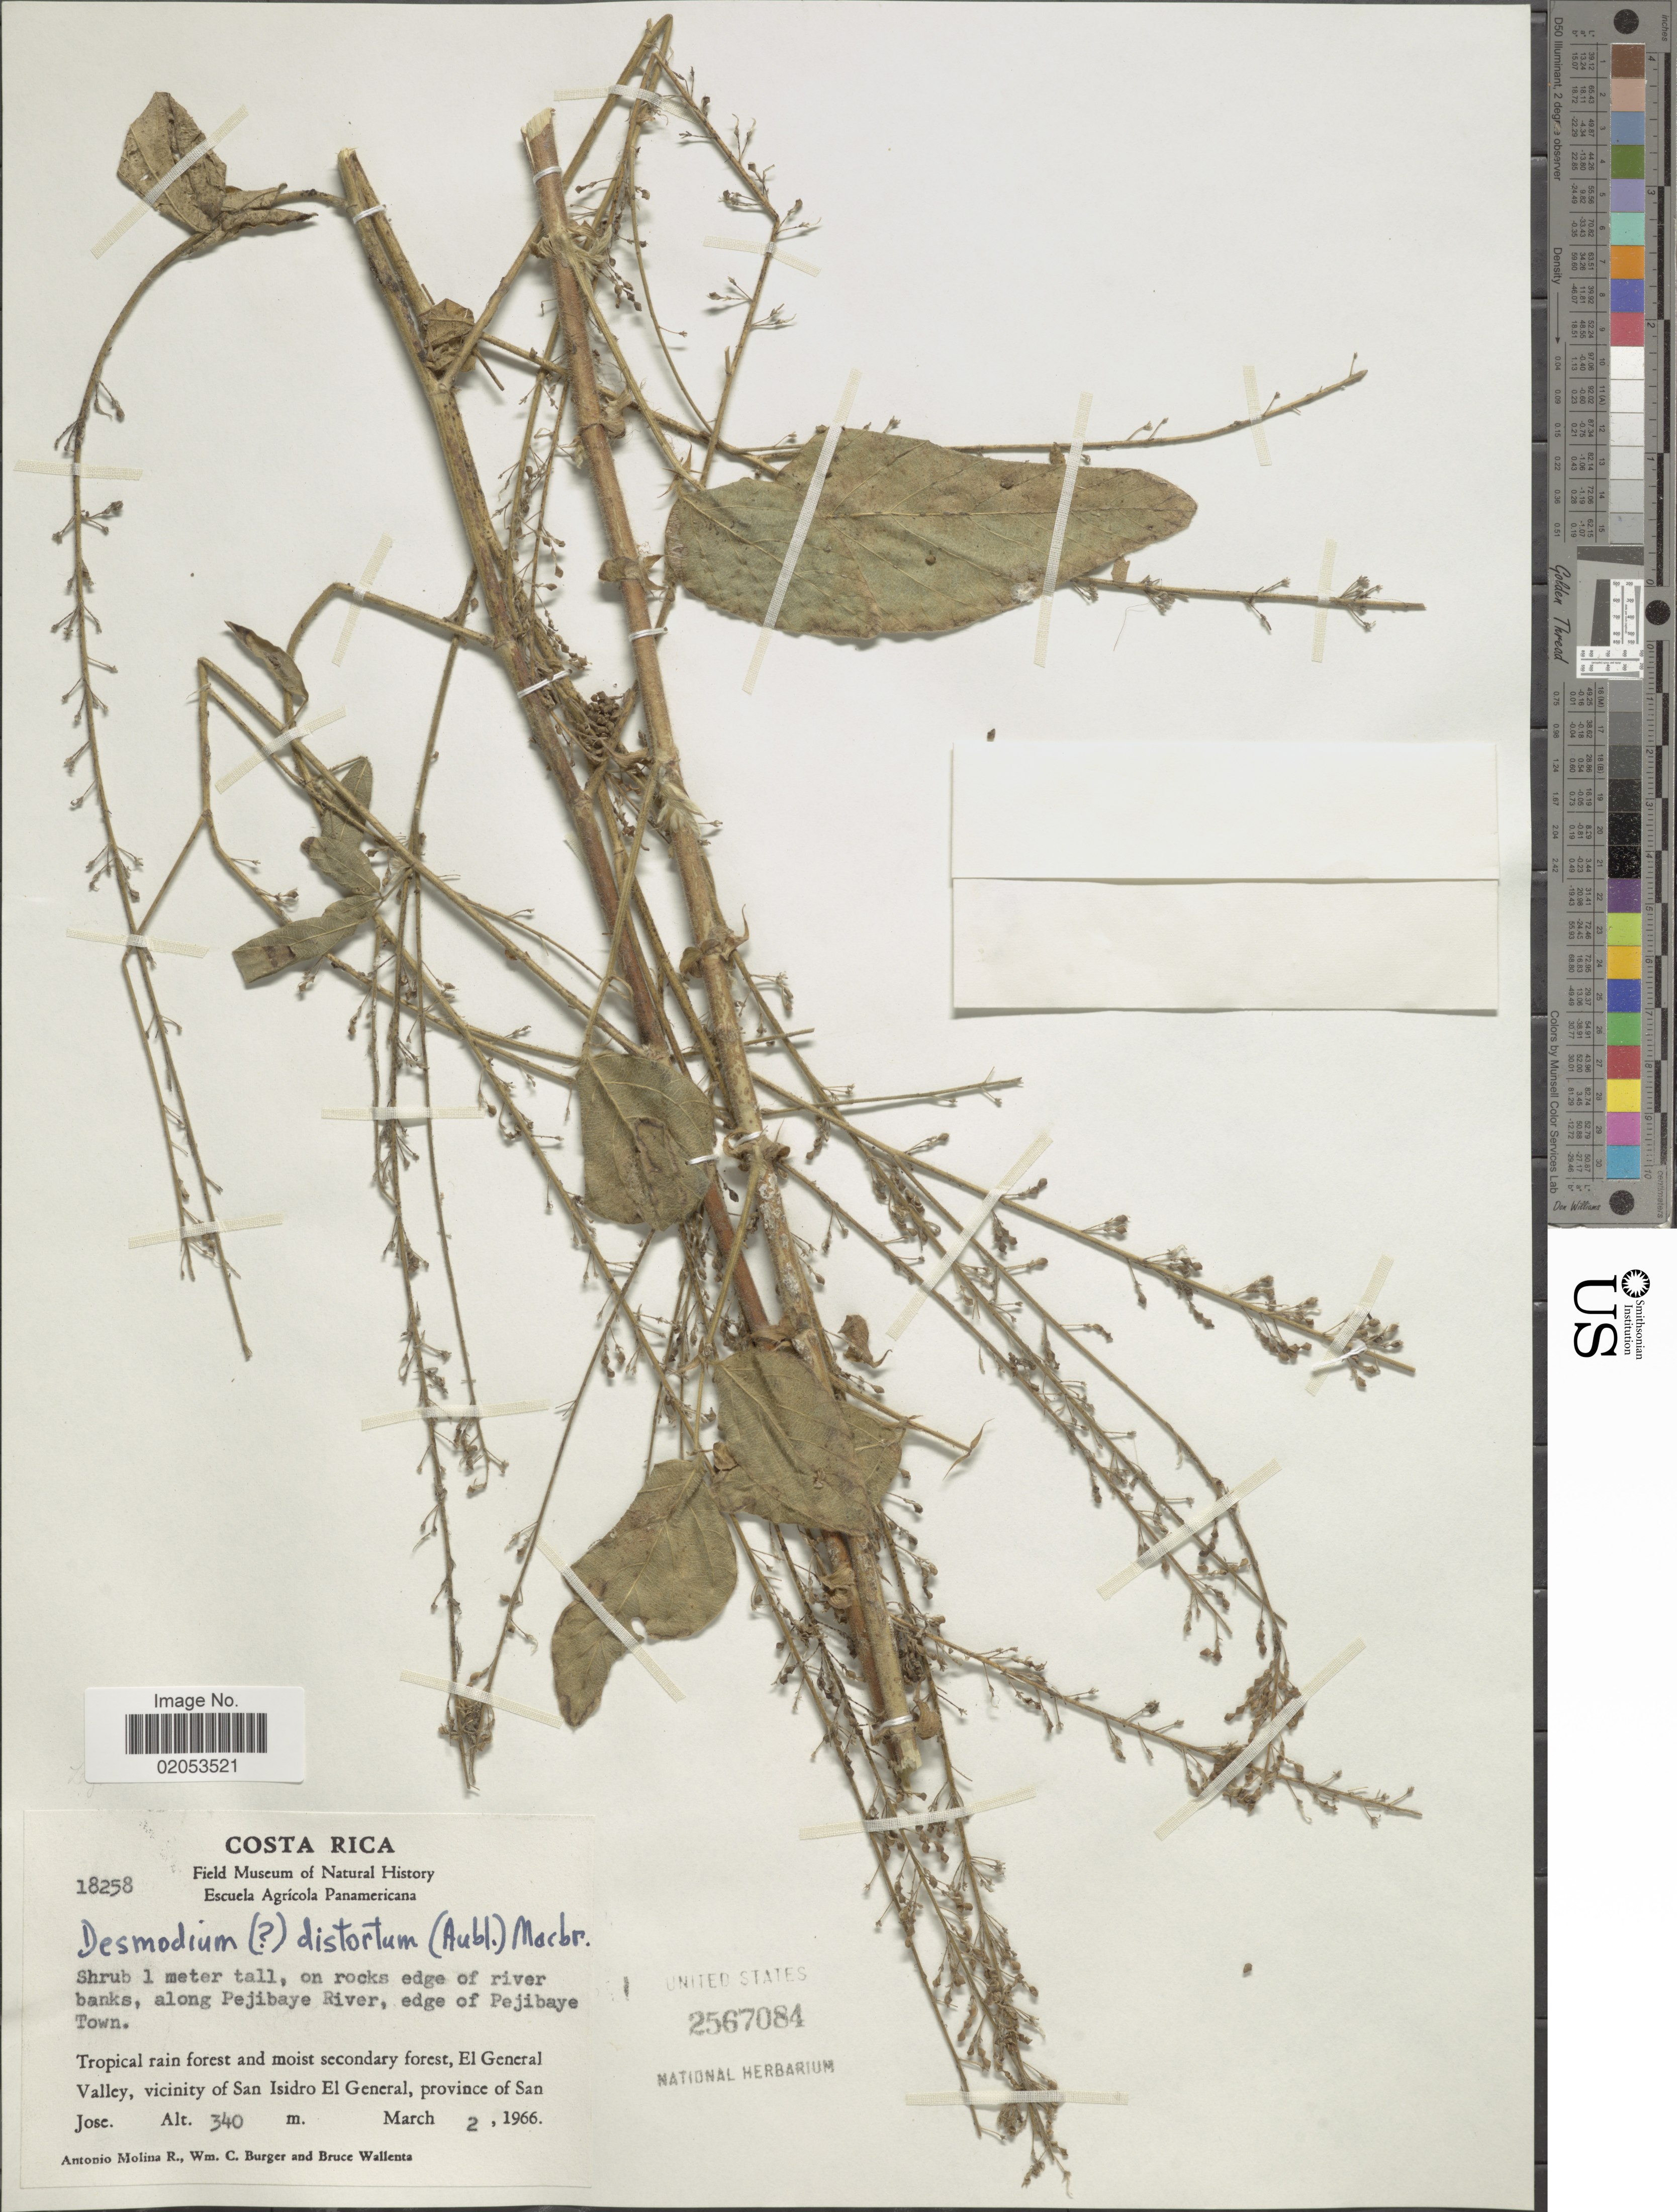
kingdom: Plantae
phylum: Tracheophyta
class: Magnoliopsida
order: Fabales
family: Fabaceae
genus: Desmodium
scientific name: Desmodium distortum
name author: (Aubl.) J.F. Macbr.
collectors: A. Molina R., W. Burger & B. Wallenta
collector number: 18258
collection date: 1966-03-02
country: Costa Rica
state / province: San José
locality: On rocks edge of river banks, along Pejibaye River, edge of Pejibaye Town, Tropoical rain forest and moist secondary forest, El General Valley, vicinity of San Isidoro El General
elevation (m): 340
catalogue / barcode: US 2567084